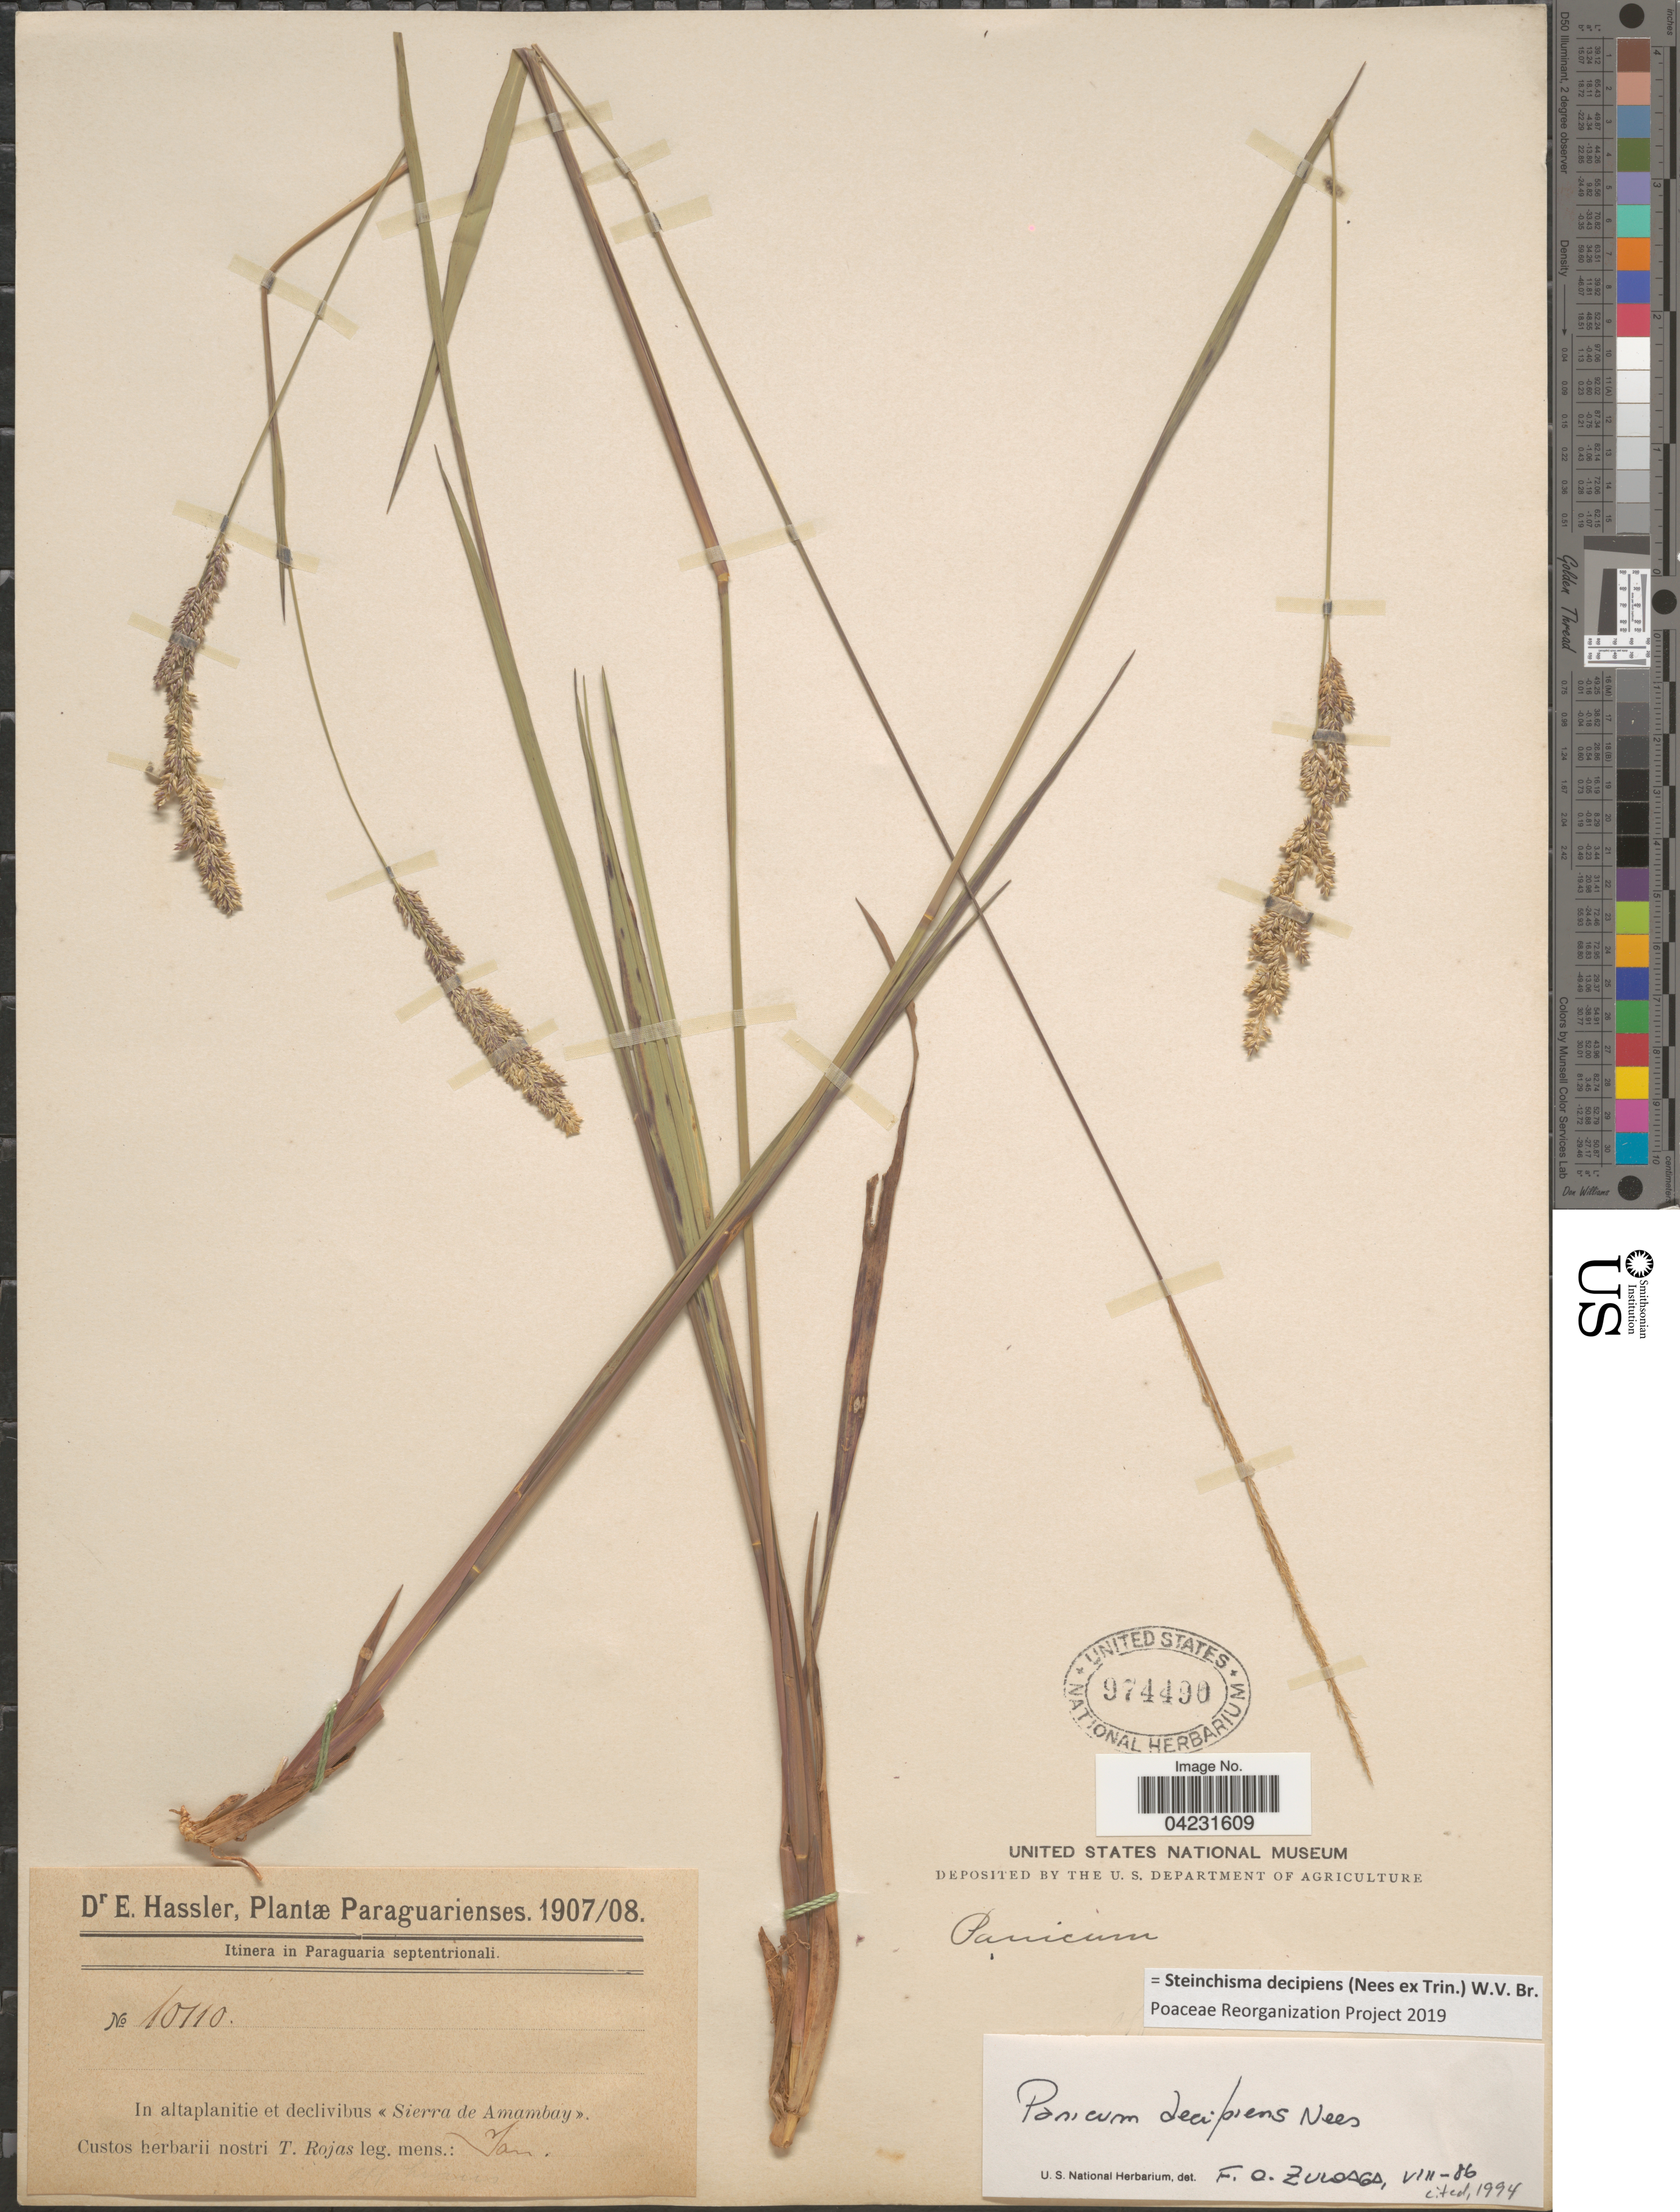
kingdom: Plantae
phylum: Tracheophyta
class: Liliopsida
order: Poales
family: Poaceae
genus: Steinchisma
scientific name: Steinchisma decipiens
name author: (Nees ex Trin.) W.V. Br.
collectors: E. Hassler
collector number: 10110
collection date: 1907-01/1908-01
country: Paraguay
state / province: Amambay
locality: Itinera in Paraguaria septentrionali. In altaplanitie et declivibus « Sierra de Amambay ».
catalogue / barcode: US 974400